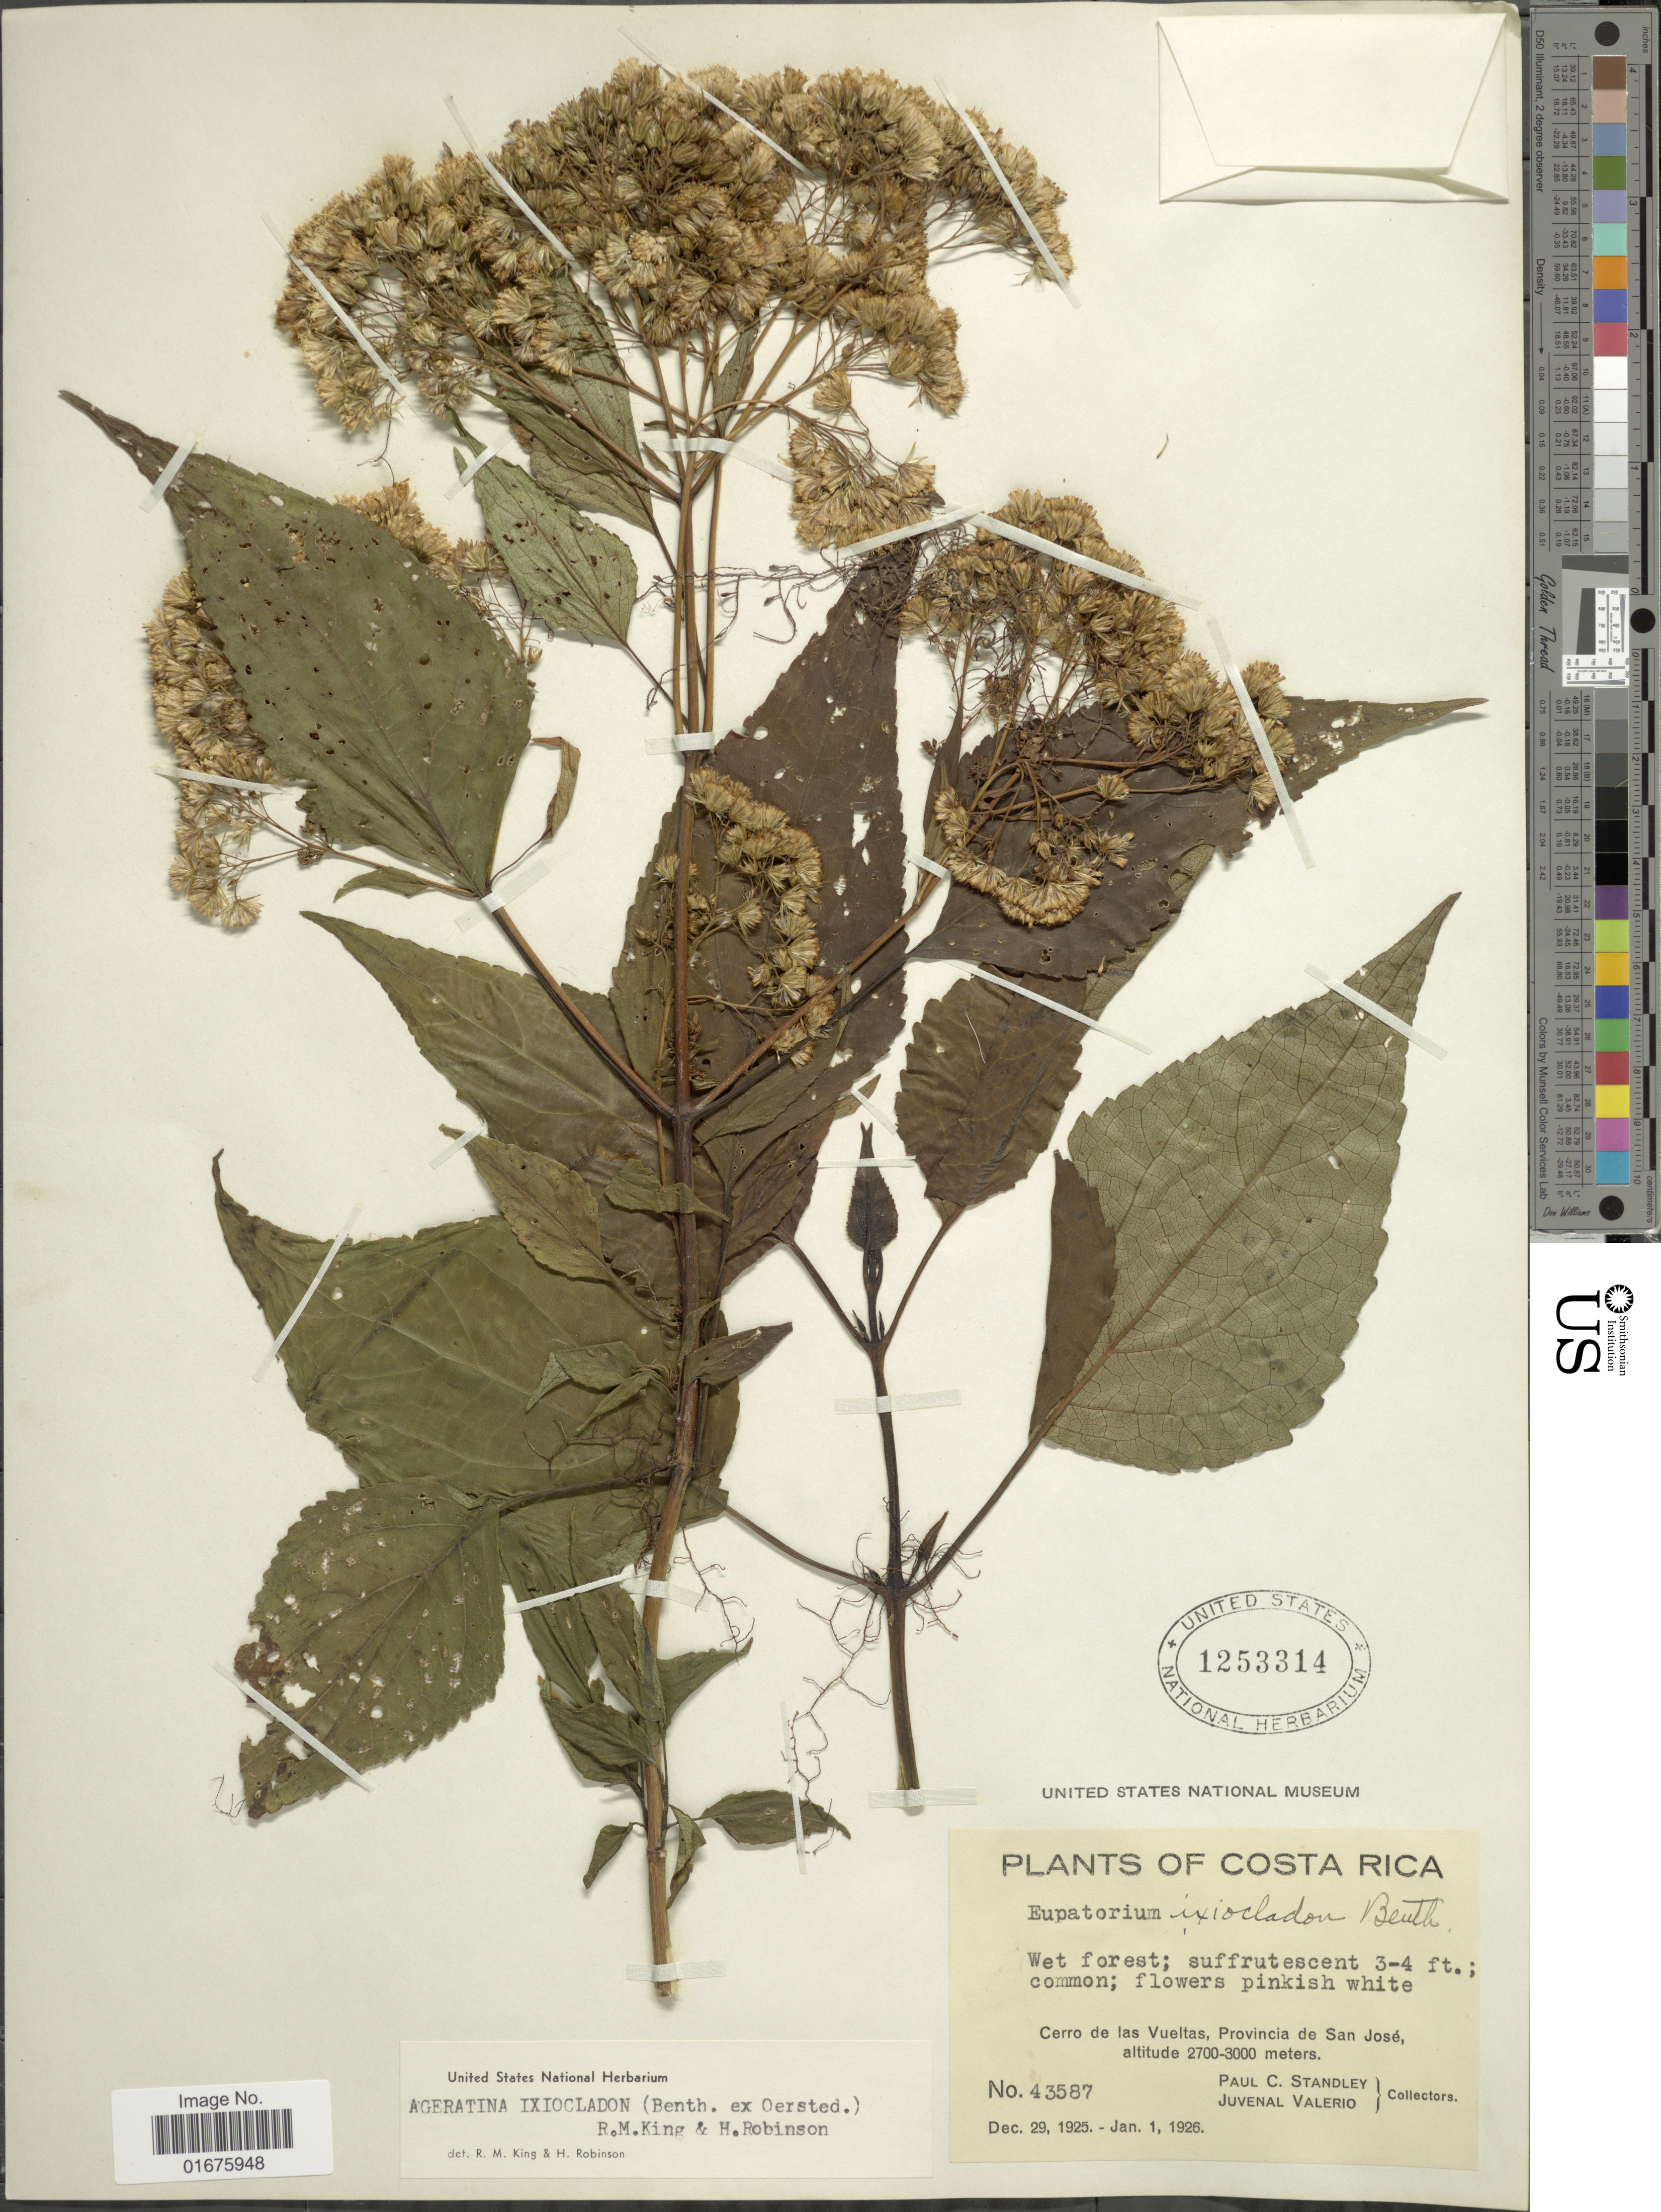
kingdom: Plantae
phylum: Tracheophyta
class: Magnoliopsida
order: Asterales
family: Asteraceae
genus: Ageratina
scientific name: Ageratina ixiocladon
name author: (Benth. ex Oerst.) R.M. King & H. Rob.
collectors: P. C. Standley & J. Valerio R.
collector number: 43587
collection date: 1925-12-29/1926-12-01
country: Costa Rica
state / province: San José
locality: Wet forest, Cerro de las Vueltas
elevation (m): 2700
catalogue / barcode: US 1253314